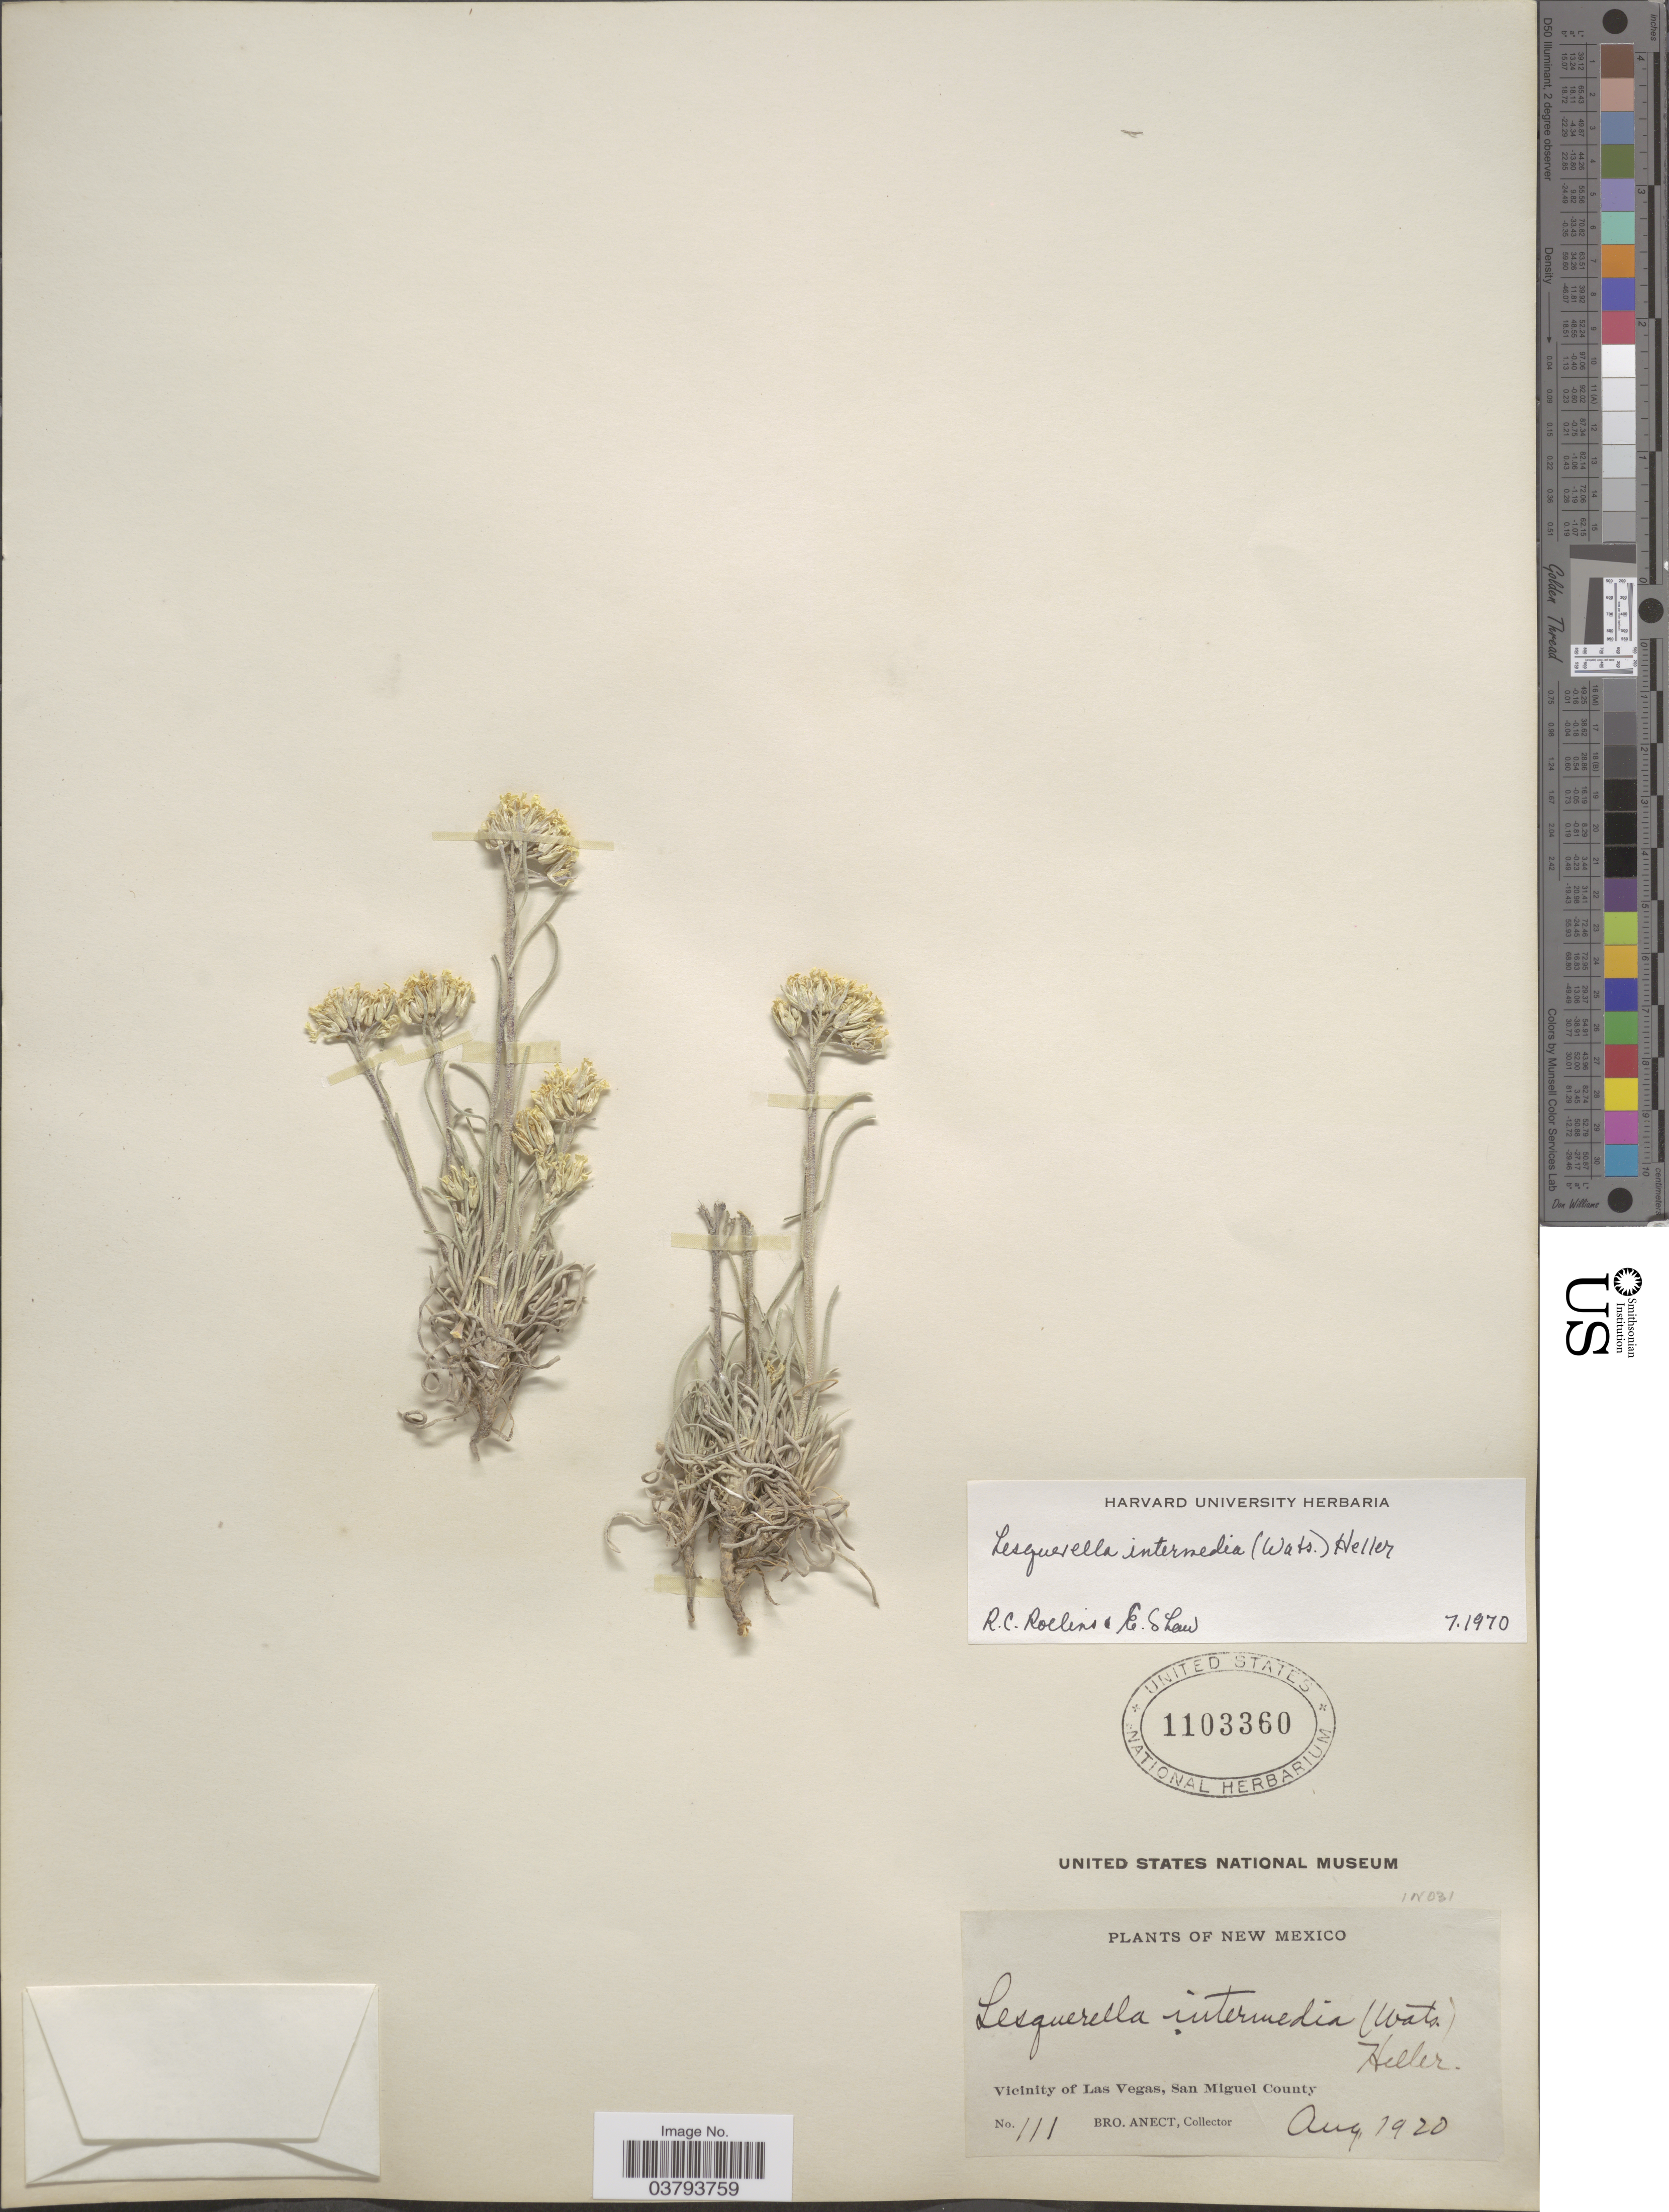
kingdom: Plantae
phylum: Tracheophyta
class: Magnoliopsida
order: Brassicales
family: Brassicaceae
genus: Lesquerella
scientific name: Lesquerella intermedia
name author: (S. Watson) A. Heller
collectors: B. Anect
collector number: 111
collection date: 1920-08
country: United States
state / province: New Mexico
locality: Vicinity of Las Vegas, San Miguel County.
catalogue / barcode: US 1103360